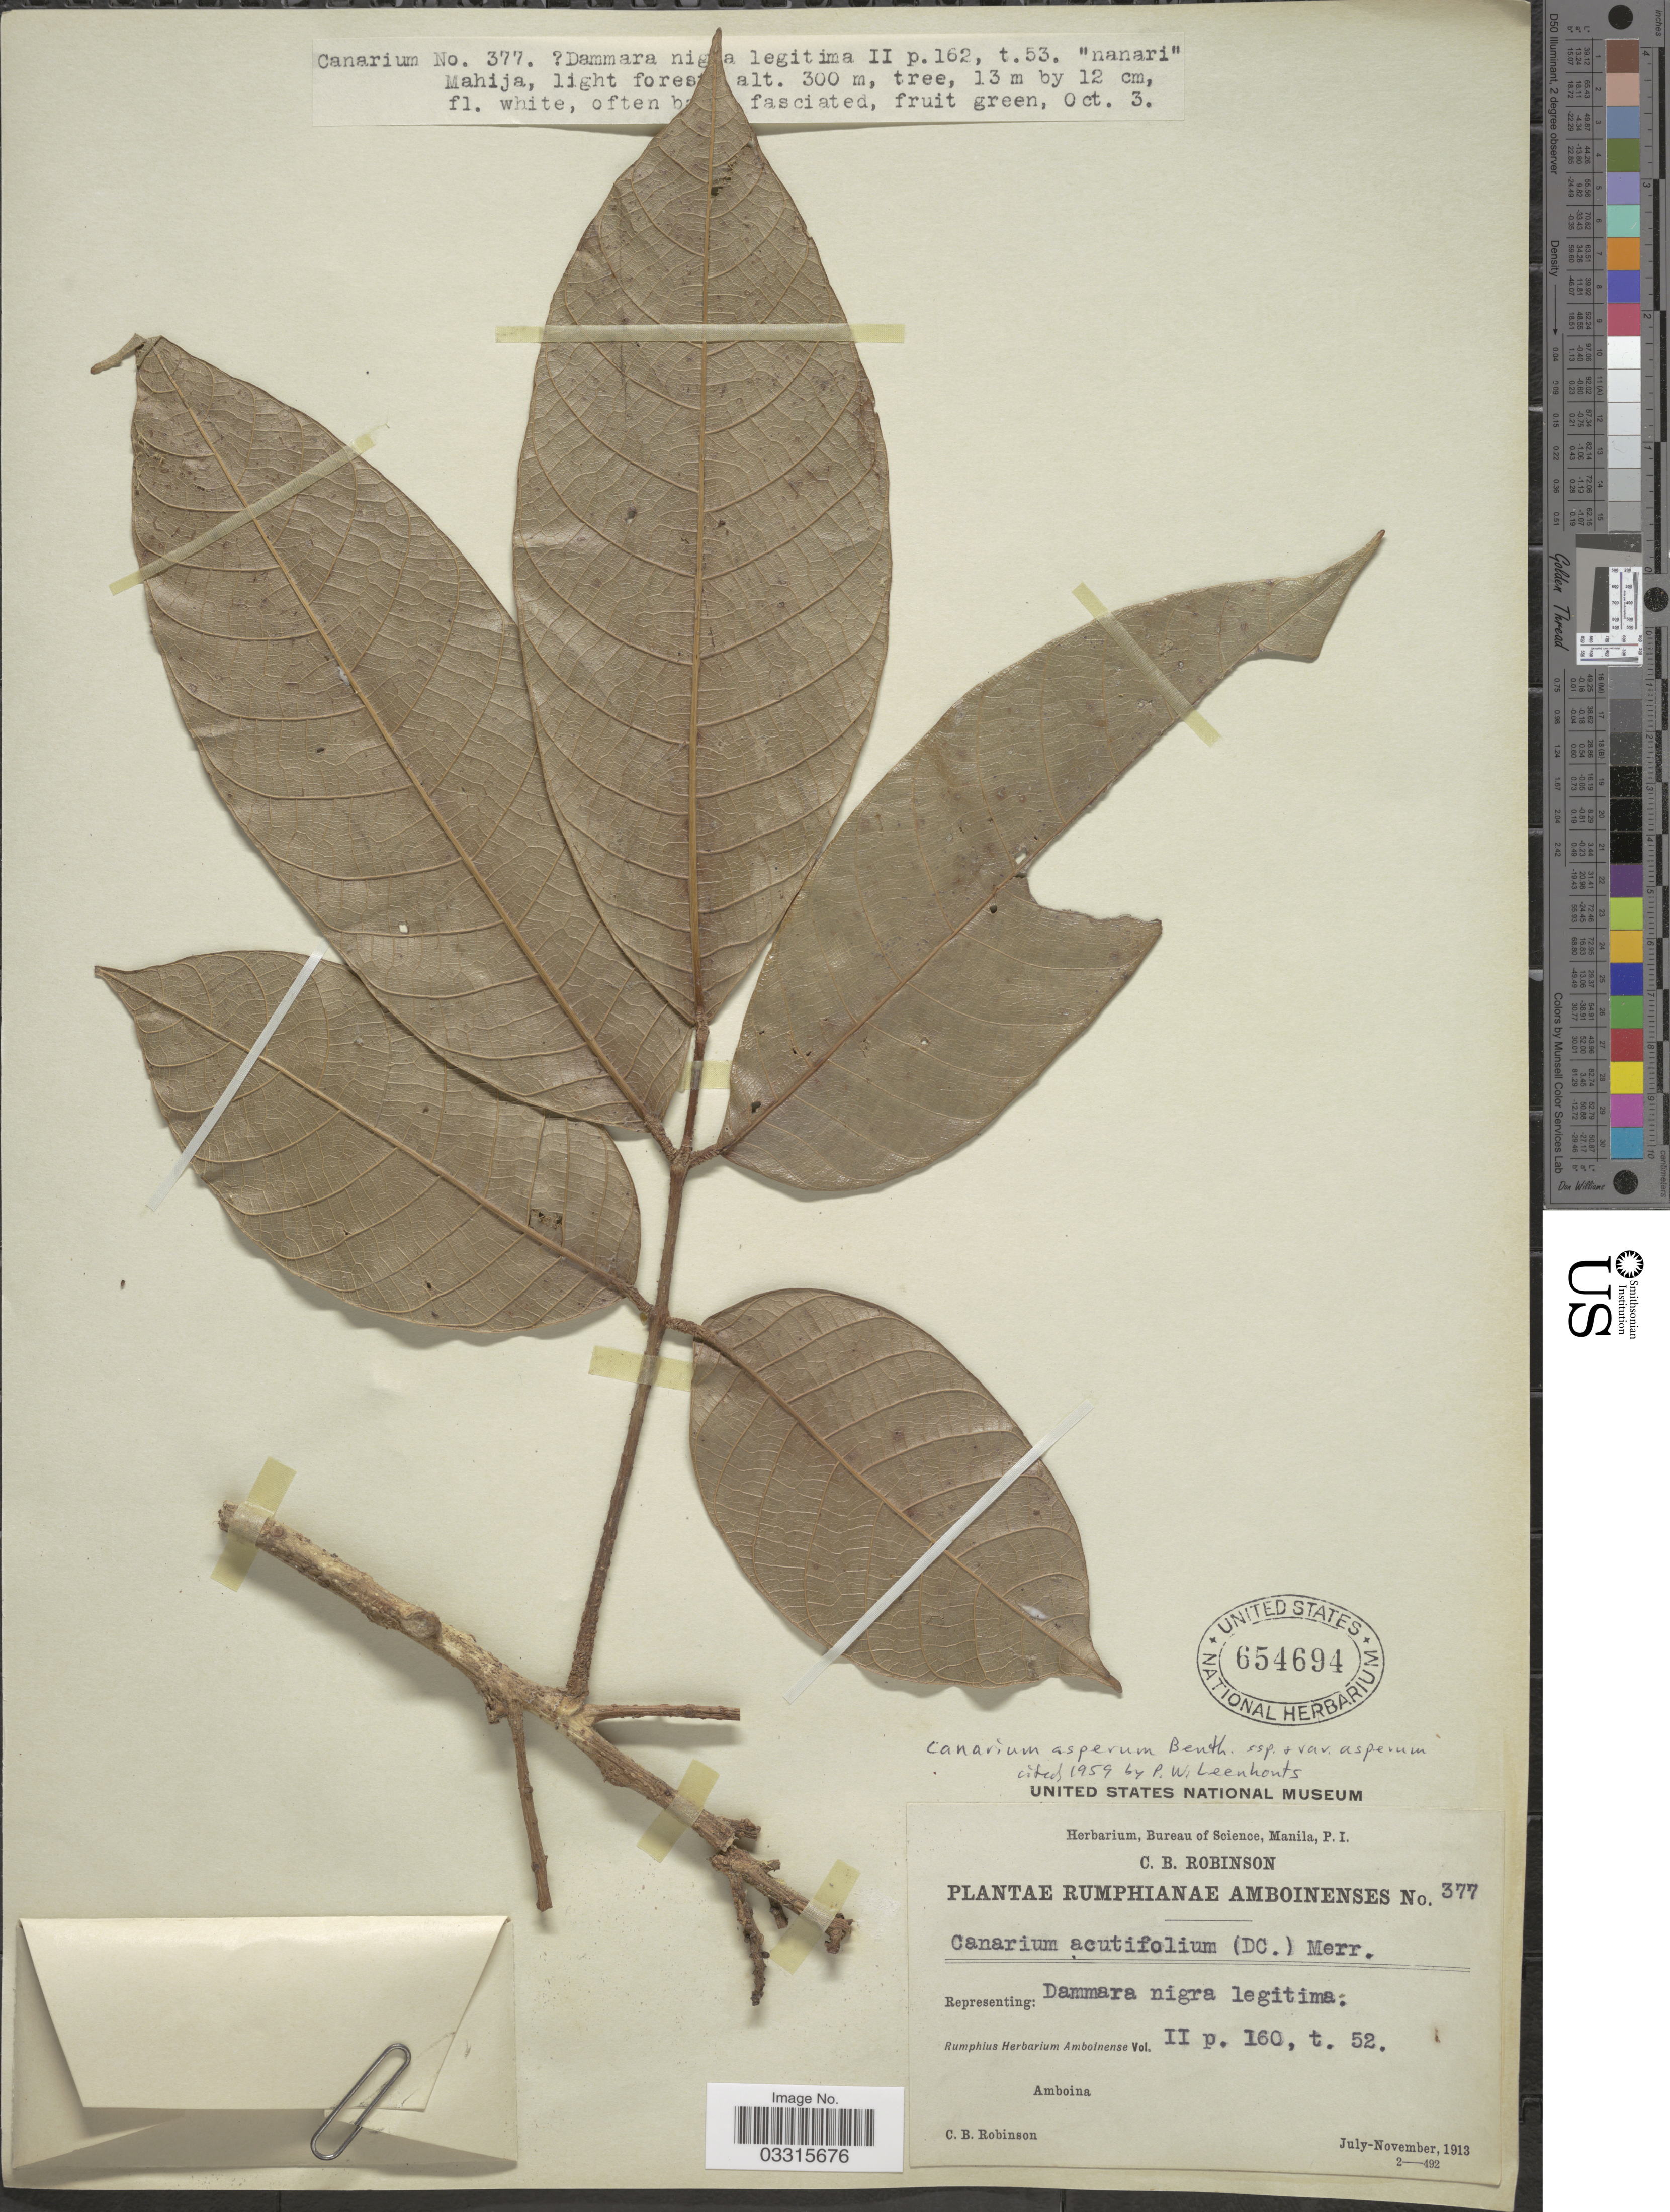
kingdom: Plantae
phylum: Tracheophyta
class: Magnoliopsida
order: Sapindales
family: Burseraceae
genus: Canarium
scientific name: Canarium asperum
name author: Benth.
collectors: C. Robinson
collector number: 377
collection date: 1913-10-03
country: Indonesia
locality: Rumphianae Amboinenses. Amboina. Mahija.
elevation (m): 300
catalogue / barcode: US 654694